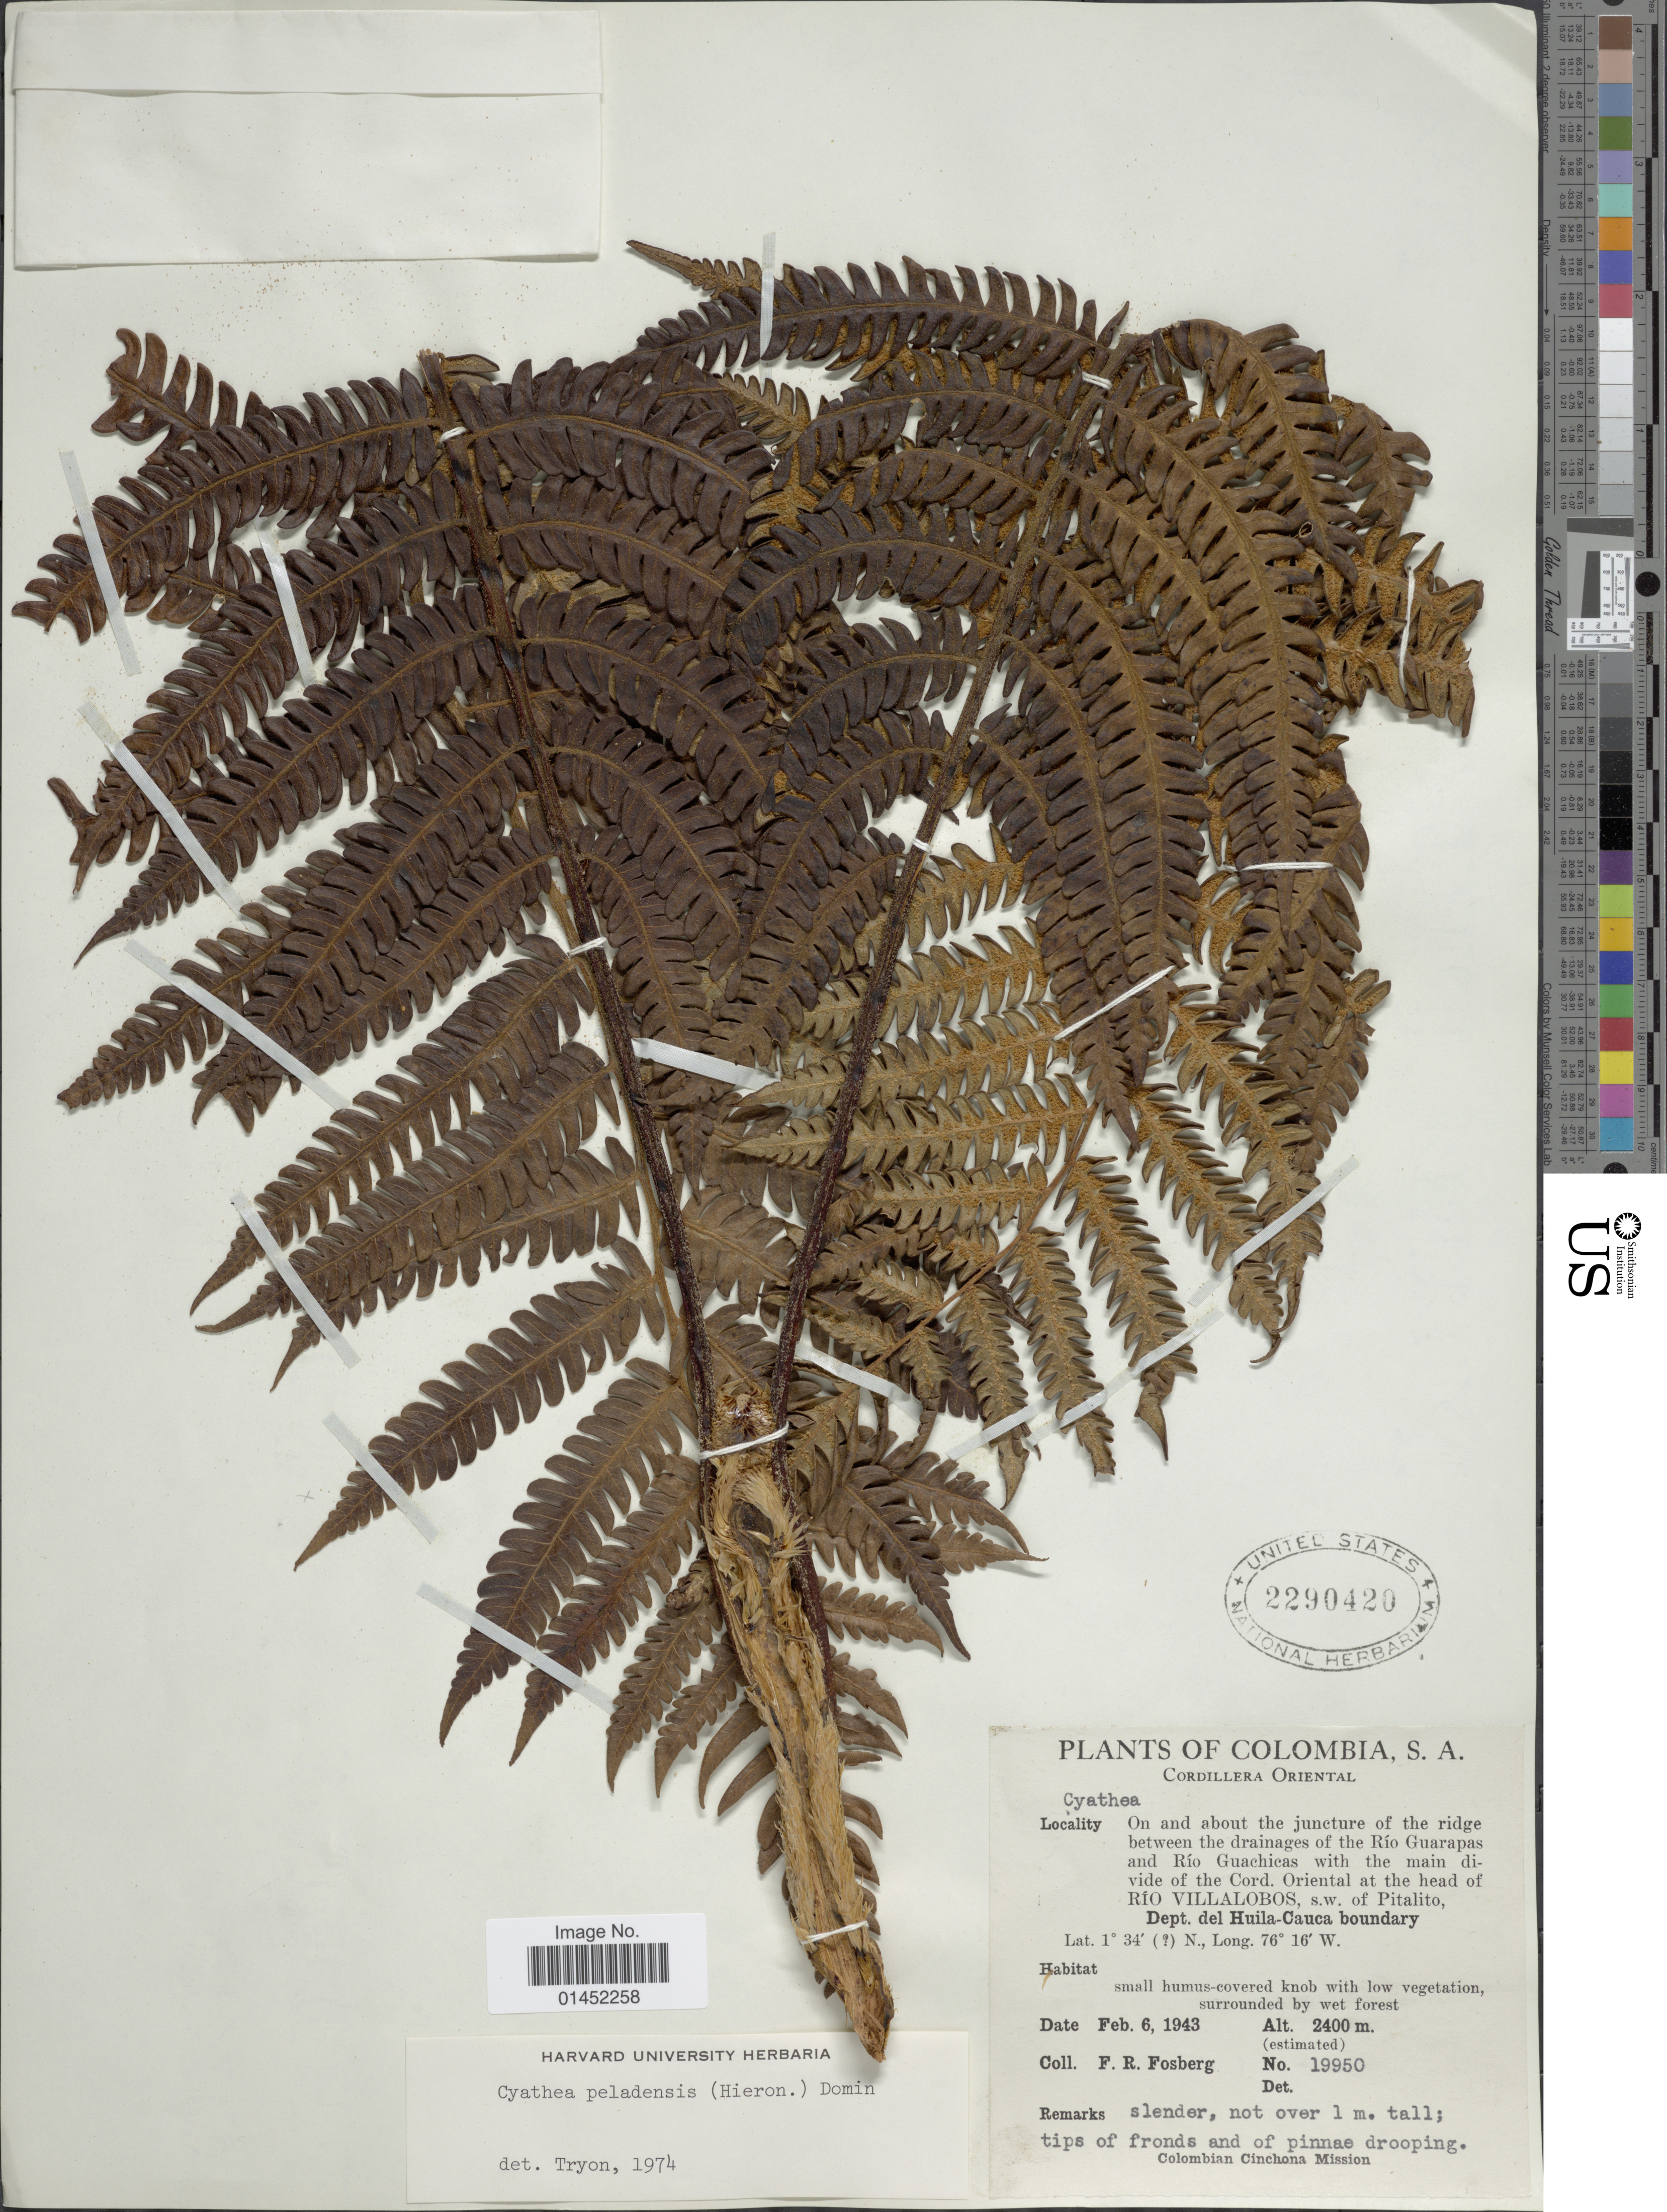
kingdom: Plantae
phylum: Tracheophyta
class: Polypodiopsida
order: Cyatheales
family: Cyatheaceae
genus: Cyathea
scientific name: Cyathea peladensis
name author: (Hieron.) Domin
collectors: F. R. Fosberg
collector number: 19950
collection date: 1943-02-06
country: Colombia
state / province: Huila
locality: On and about the juncture of the ridge between the drainage of the Río Guarapas and Río Guachicas with the main divide of the Cord. Oriental at the head of Río Villalobos, s.w. of Pitalito,Dept. Huila-Cauca boundary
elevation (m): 2400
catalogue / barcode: US 2290420